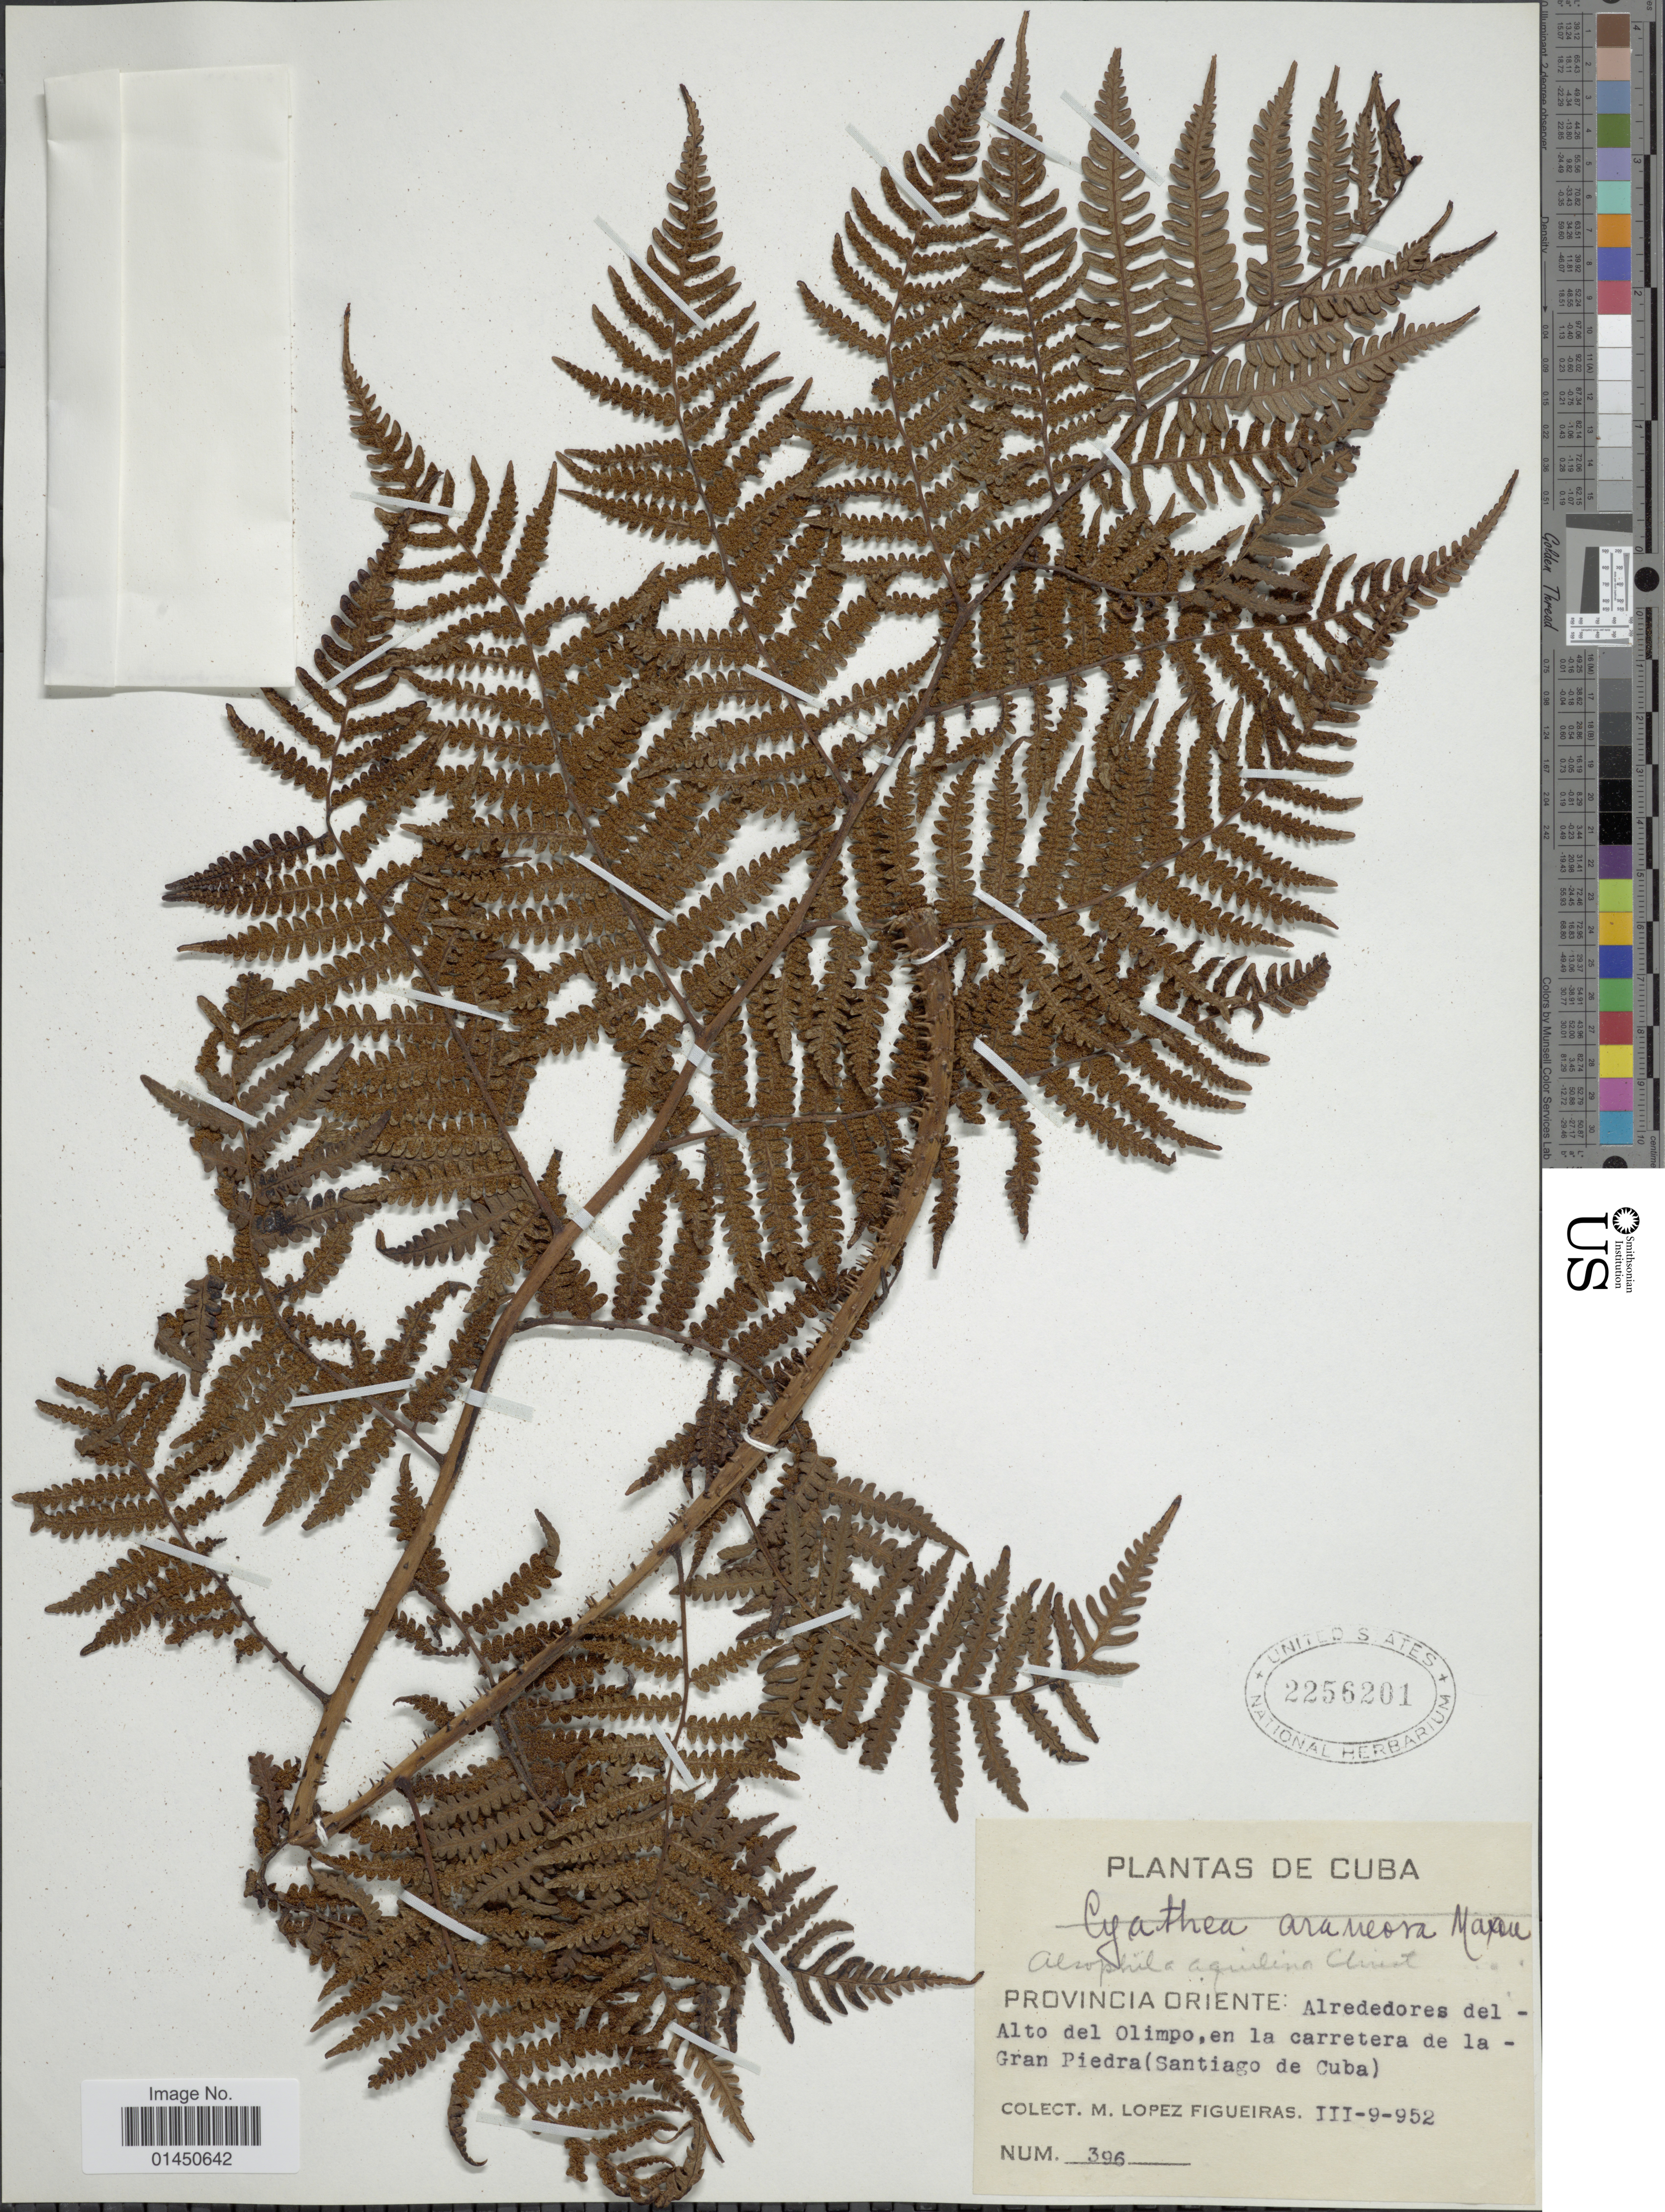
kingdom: Plantae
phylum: Tracheophyta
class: Polypodiopsida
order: Cyatheales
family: Cyatheaceae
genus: Cyathea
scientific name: Cyathea parvula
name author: (Jenman) Domin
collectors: M. López Figueiras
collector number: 396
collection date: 1952-03-09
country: Cuba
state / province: Oriente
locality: Alrededores del-Alto del Olimpo, en la carretera de la Gran Piedra (Santiago de Cuba).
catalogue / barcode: US 2256201